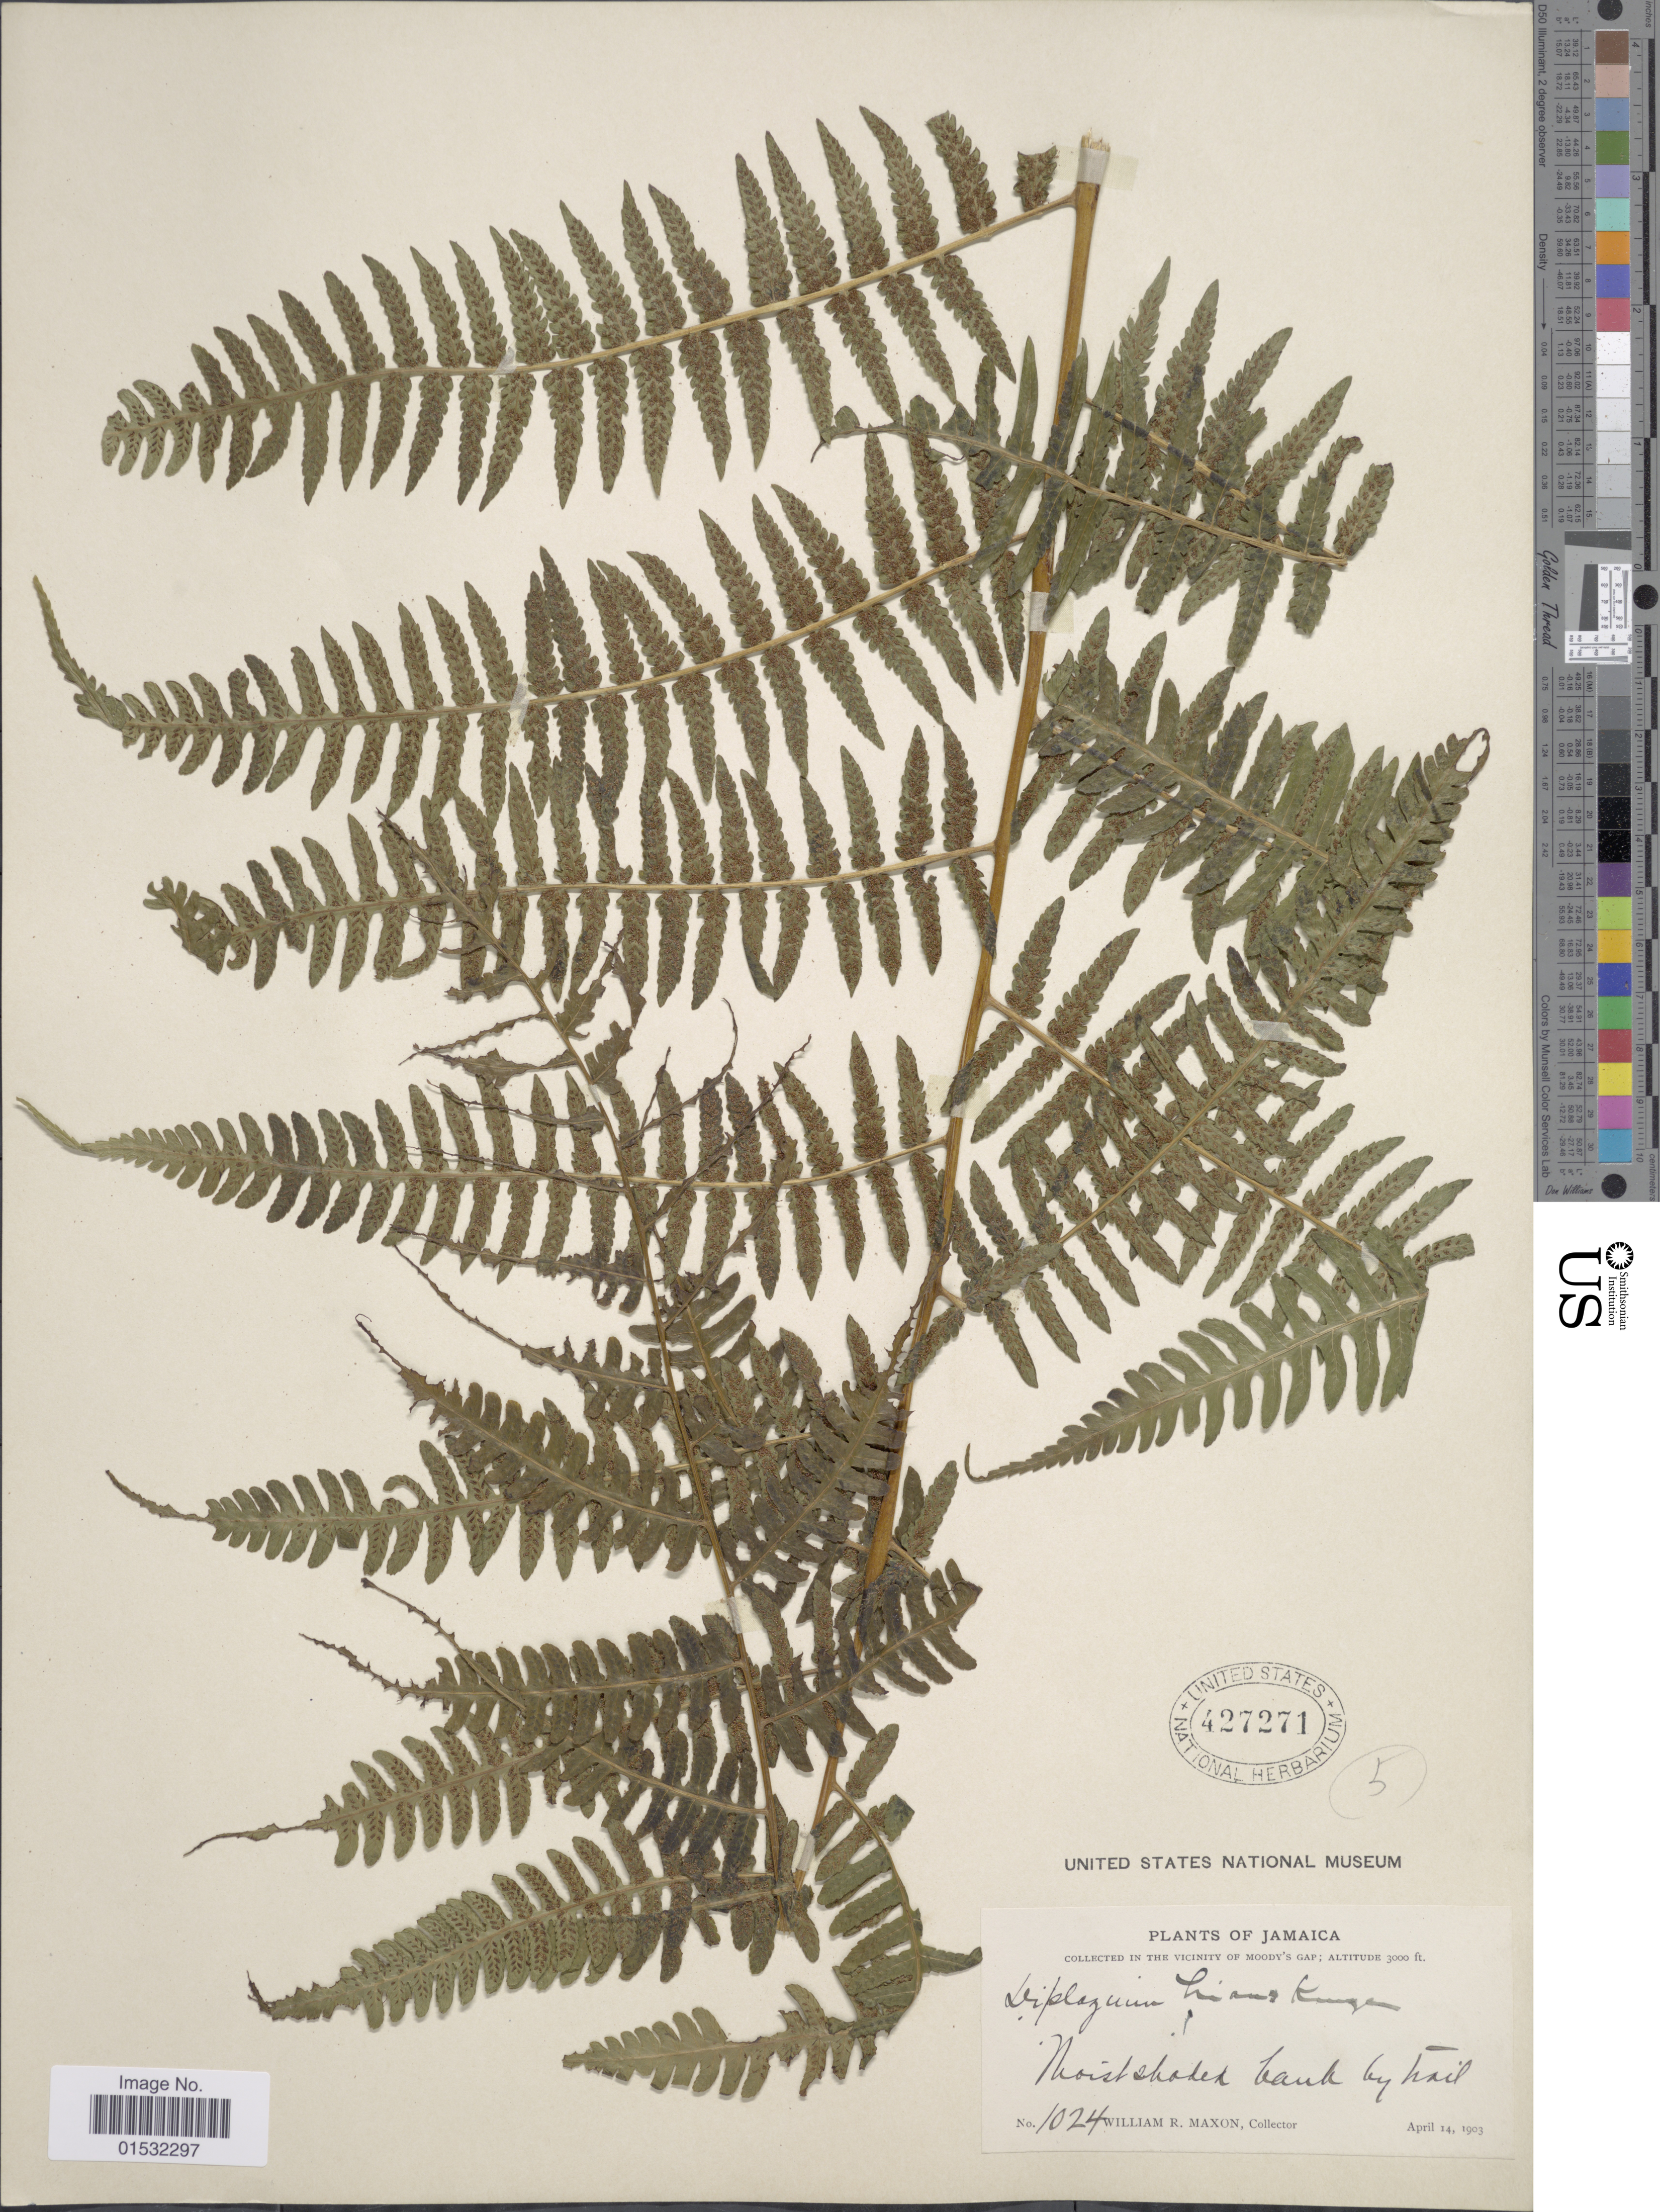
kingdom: Plantae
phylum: Tracheophyta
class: Polypodiopsida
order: Polypodiales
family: Athyriaceae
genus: Diplazium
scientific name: Diplazium fuertesii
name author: Brause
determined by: Sánchez, C.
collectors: W. R. Maxon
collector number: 1024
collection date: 1903-04-14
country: Jamaica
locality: Vicinity of Moody's Gap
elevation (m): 914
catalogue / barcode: US 427271